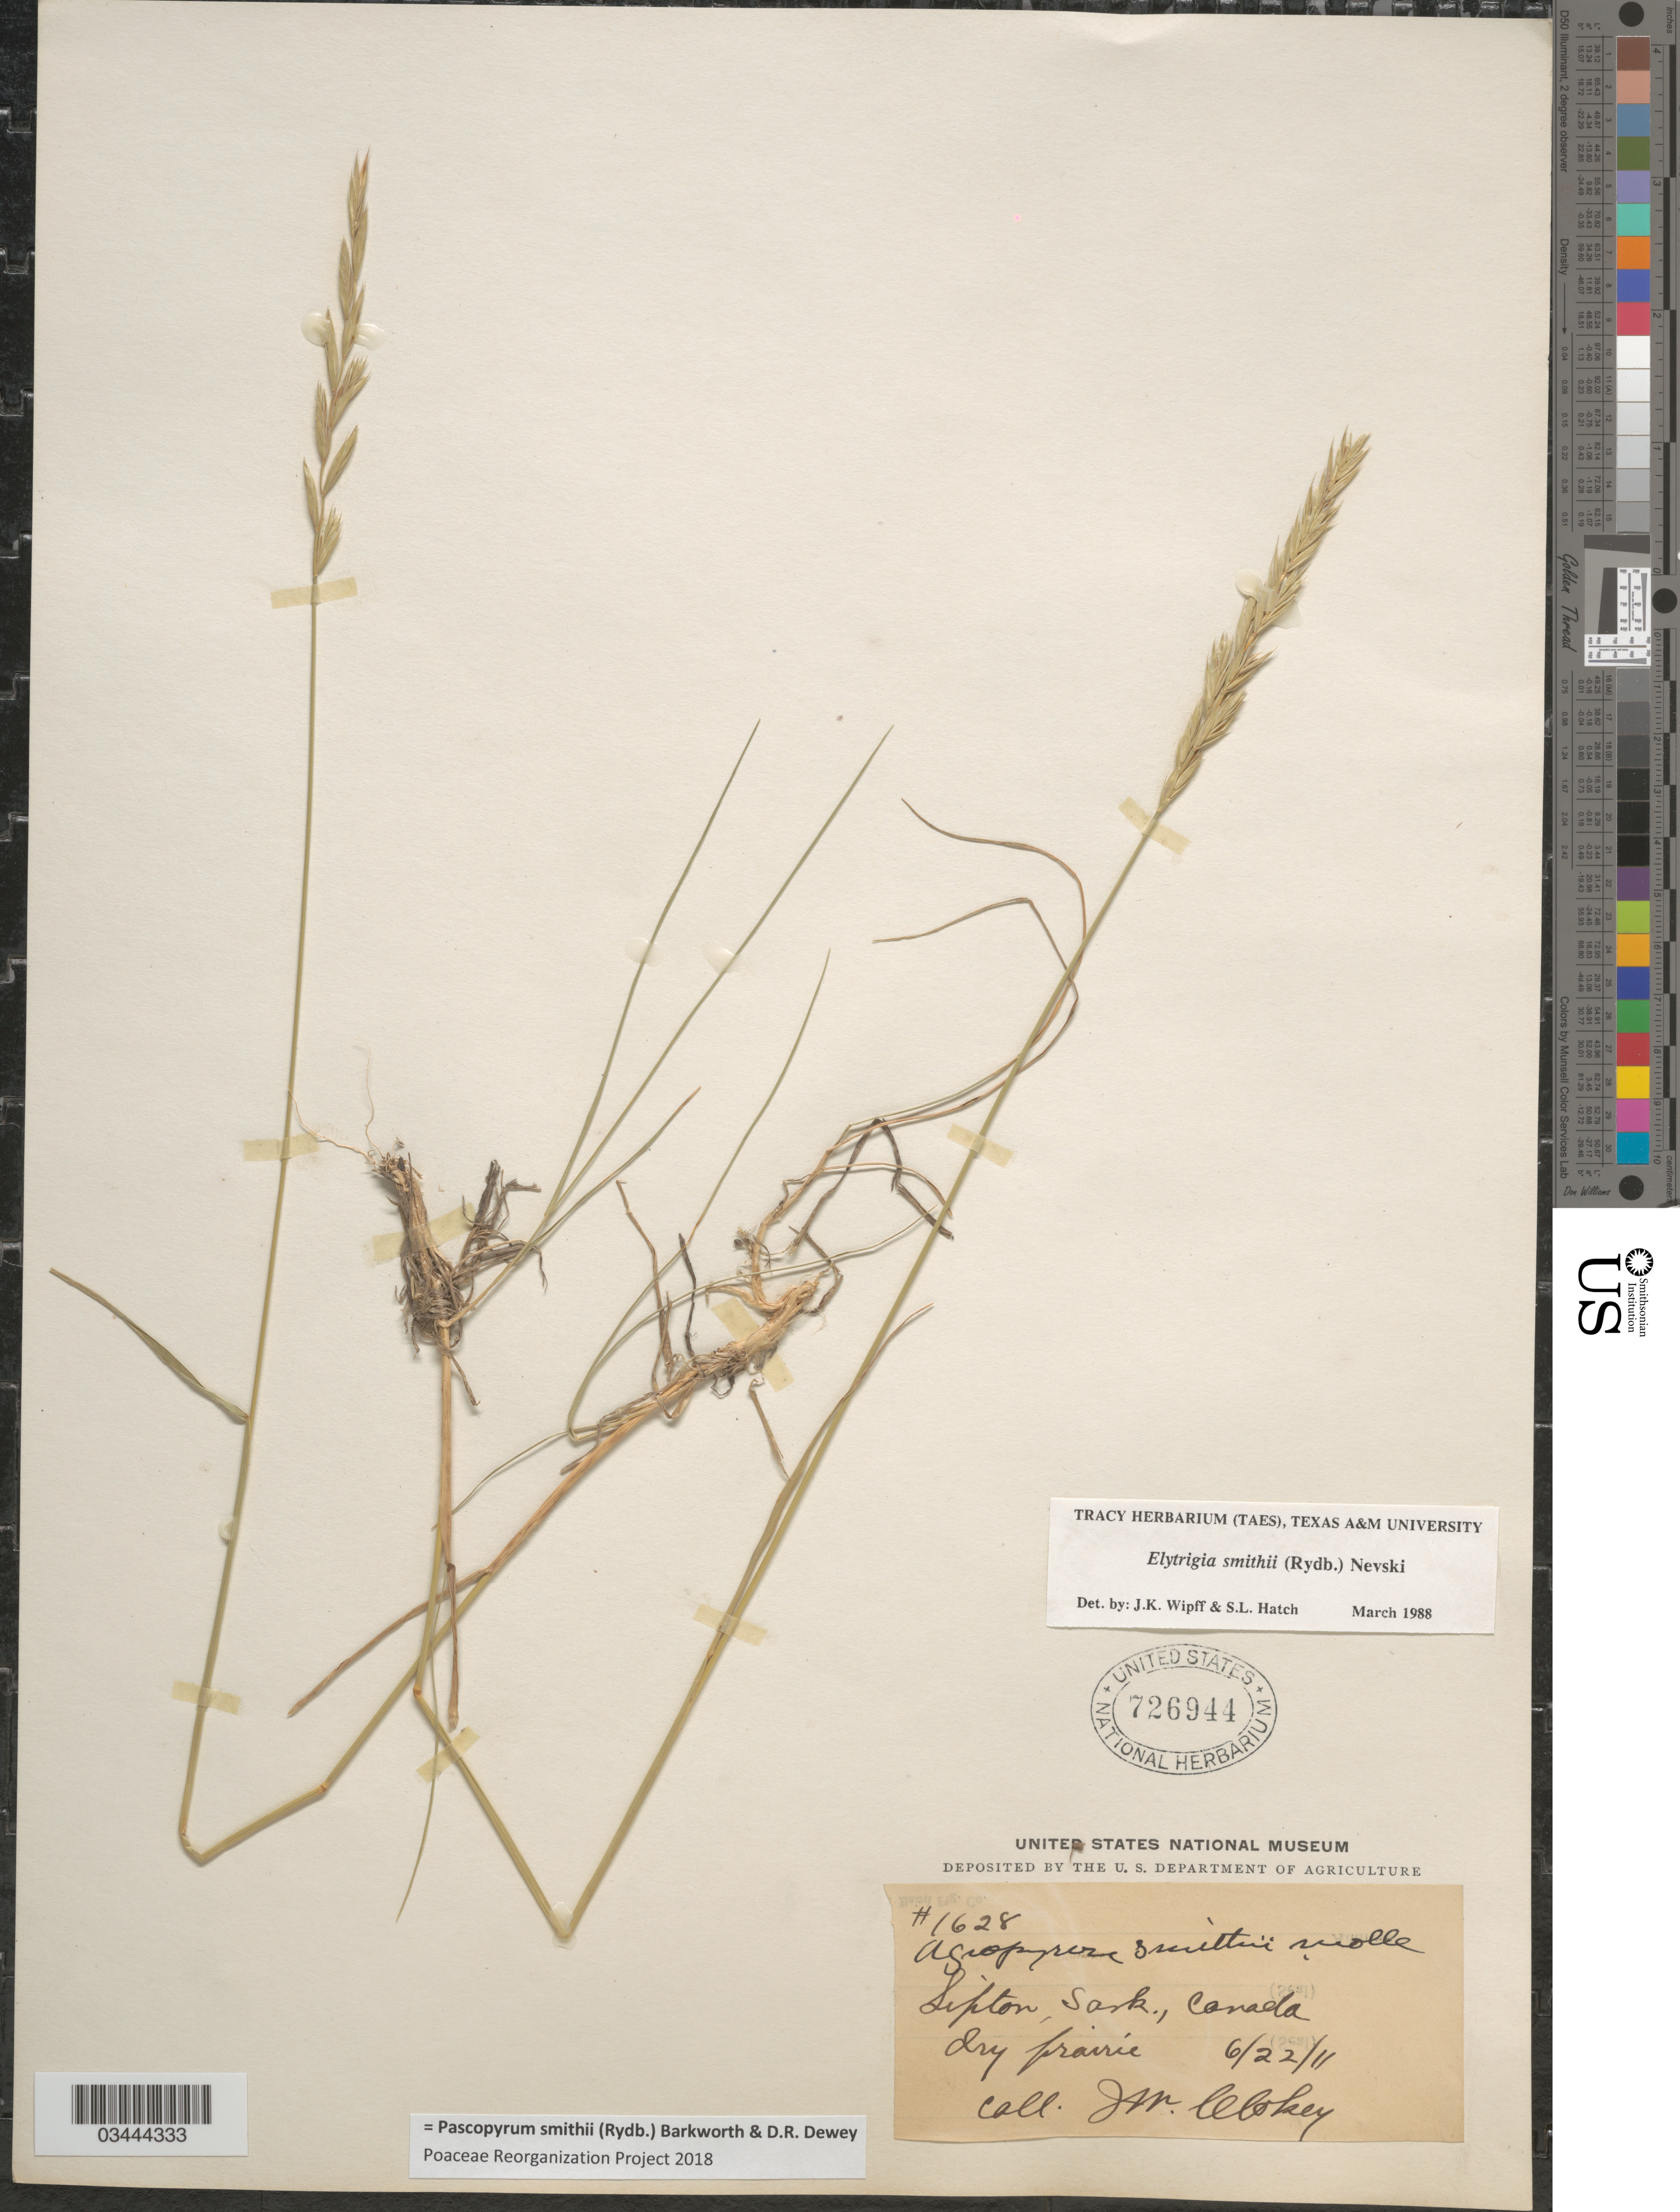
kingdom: Plantae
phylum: Tracheophyta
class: Liliopsida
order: Poales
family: Poaceae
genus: Pascopyrum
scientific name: Pascopyrum smithii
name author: (Rydb.) Barkworth & Dewey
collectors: J. Clokey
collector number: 1628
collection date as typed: Transcribed d/m/y: 22/6/11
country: Canada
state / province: Saskatchewan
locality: Lipton. Dry prairie.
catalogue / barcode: US 726944